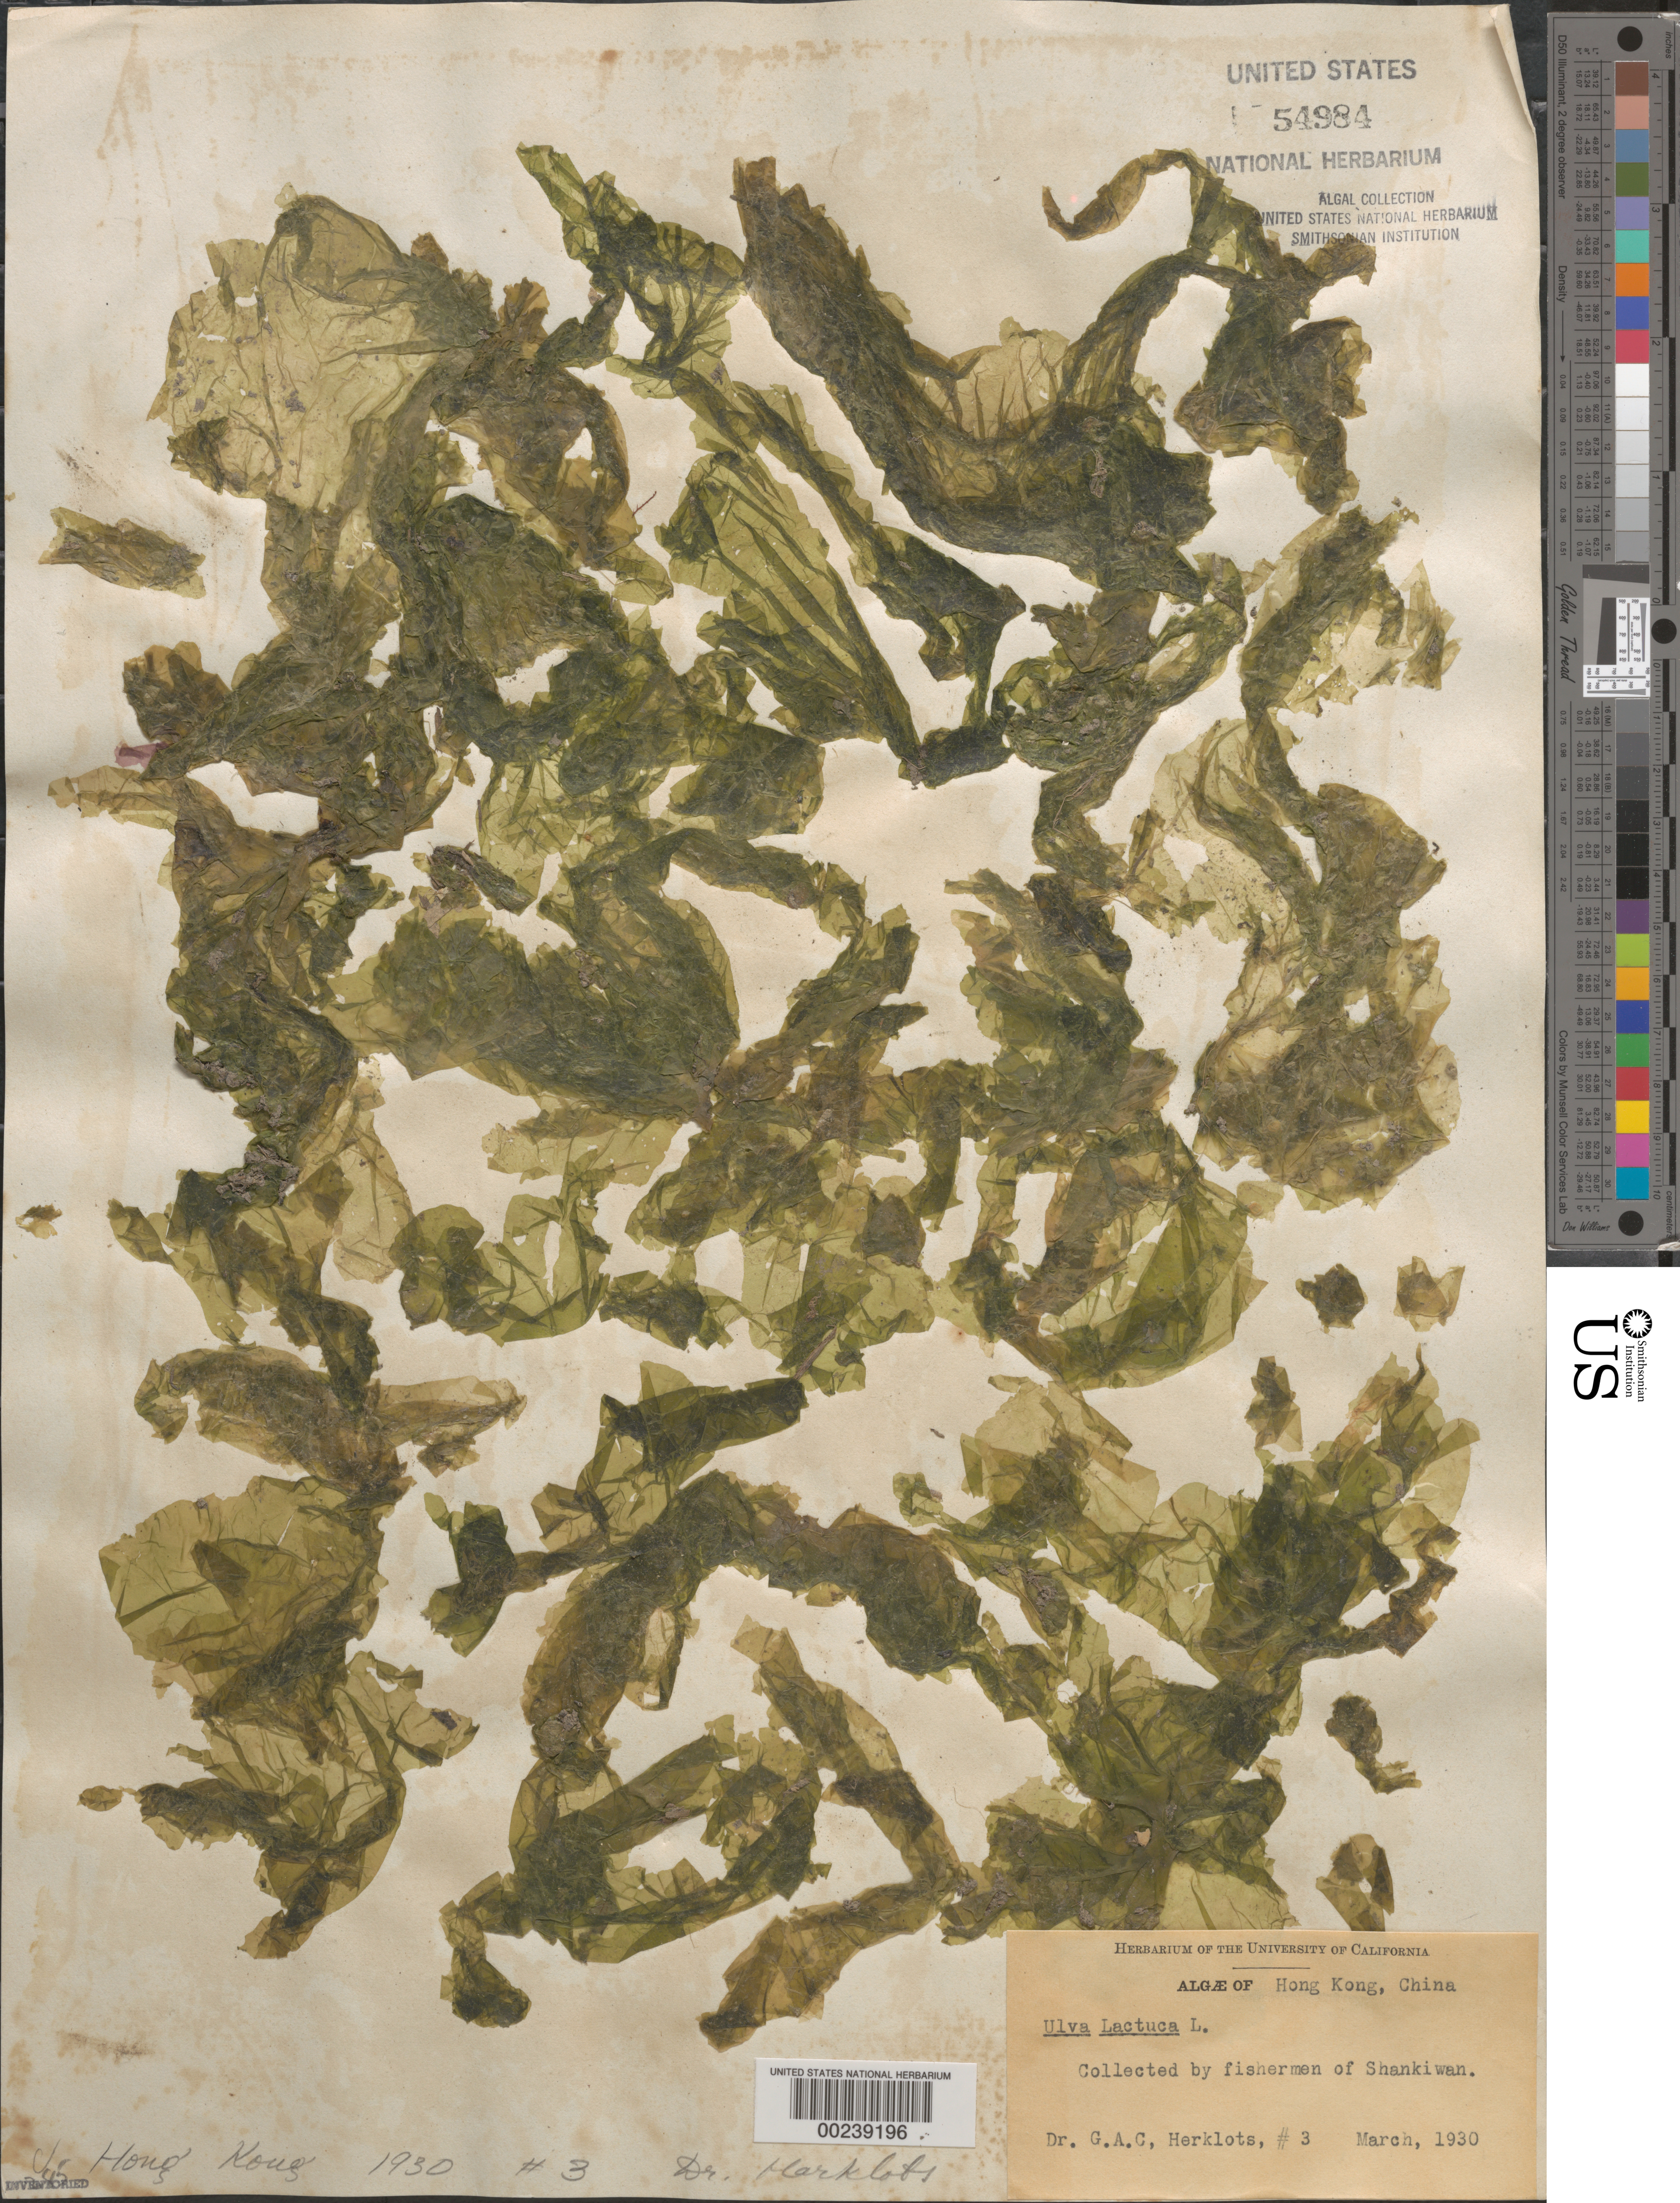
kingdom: Plantae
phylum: Chlorophyta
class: Ulvophyceae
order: Ulvales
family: Ulvaceae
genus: Ulva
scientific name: Ulva lactuca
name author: L.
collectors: G. Herklots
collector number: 3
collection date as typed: Mar 1930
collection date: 1930-03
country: China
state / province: Hong Kong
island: Hong Kong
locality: Shankiwan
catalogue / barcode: US 54984